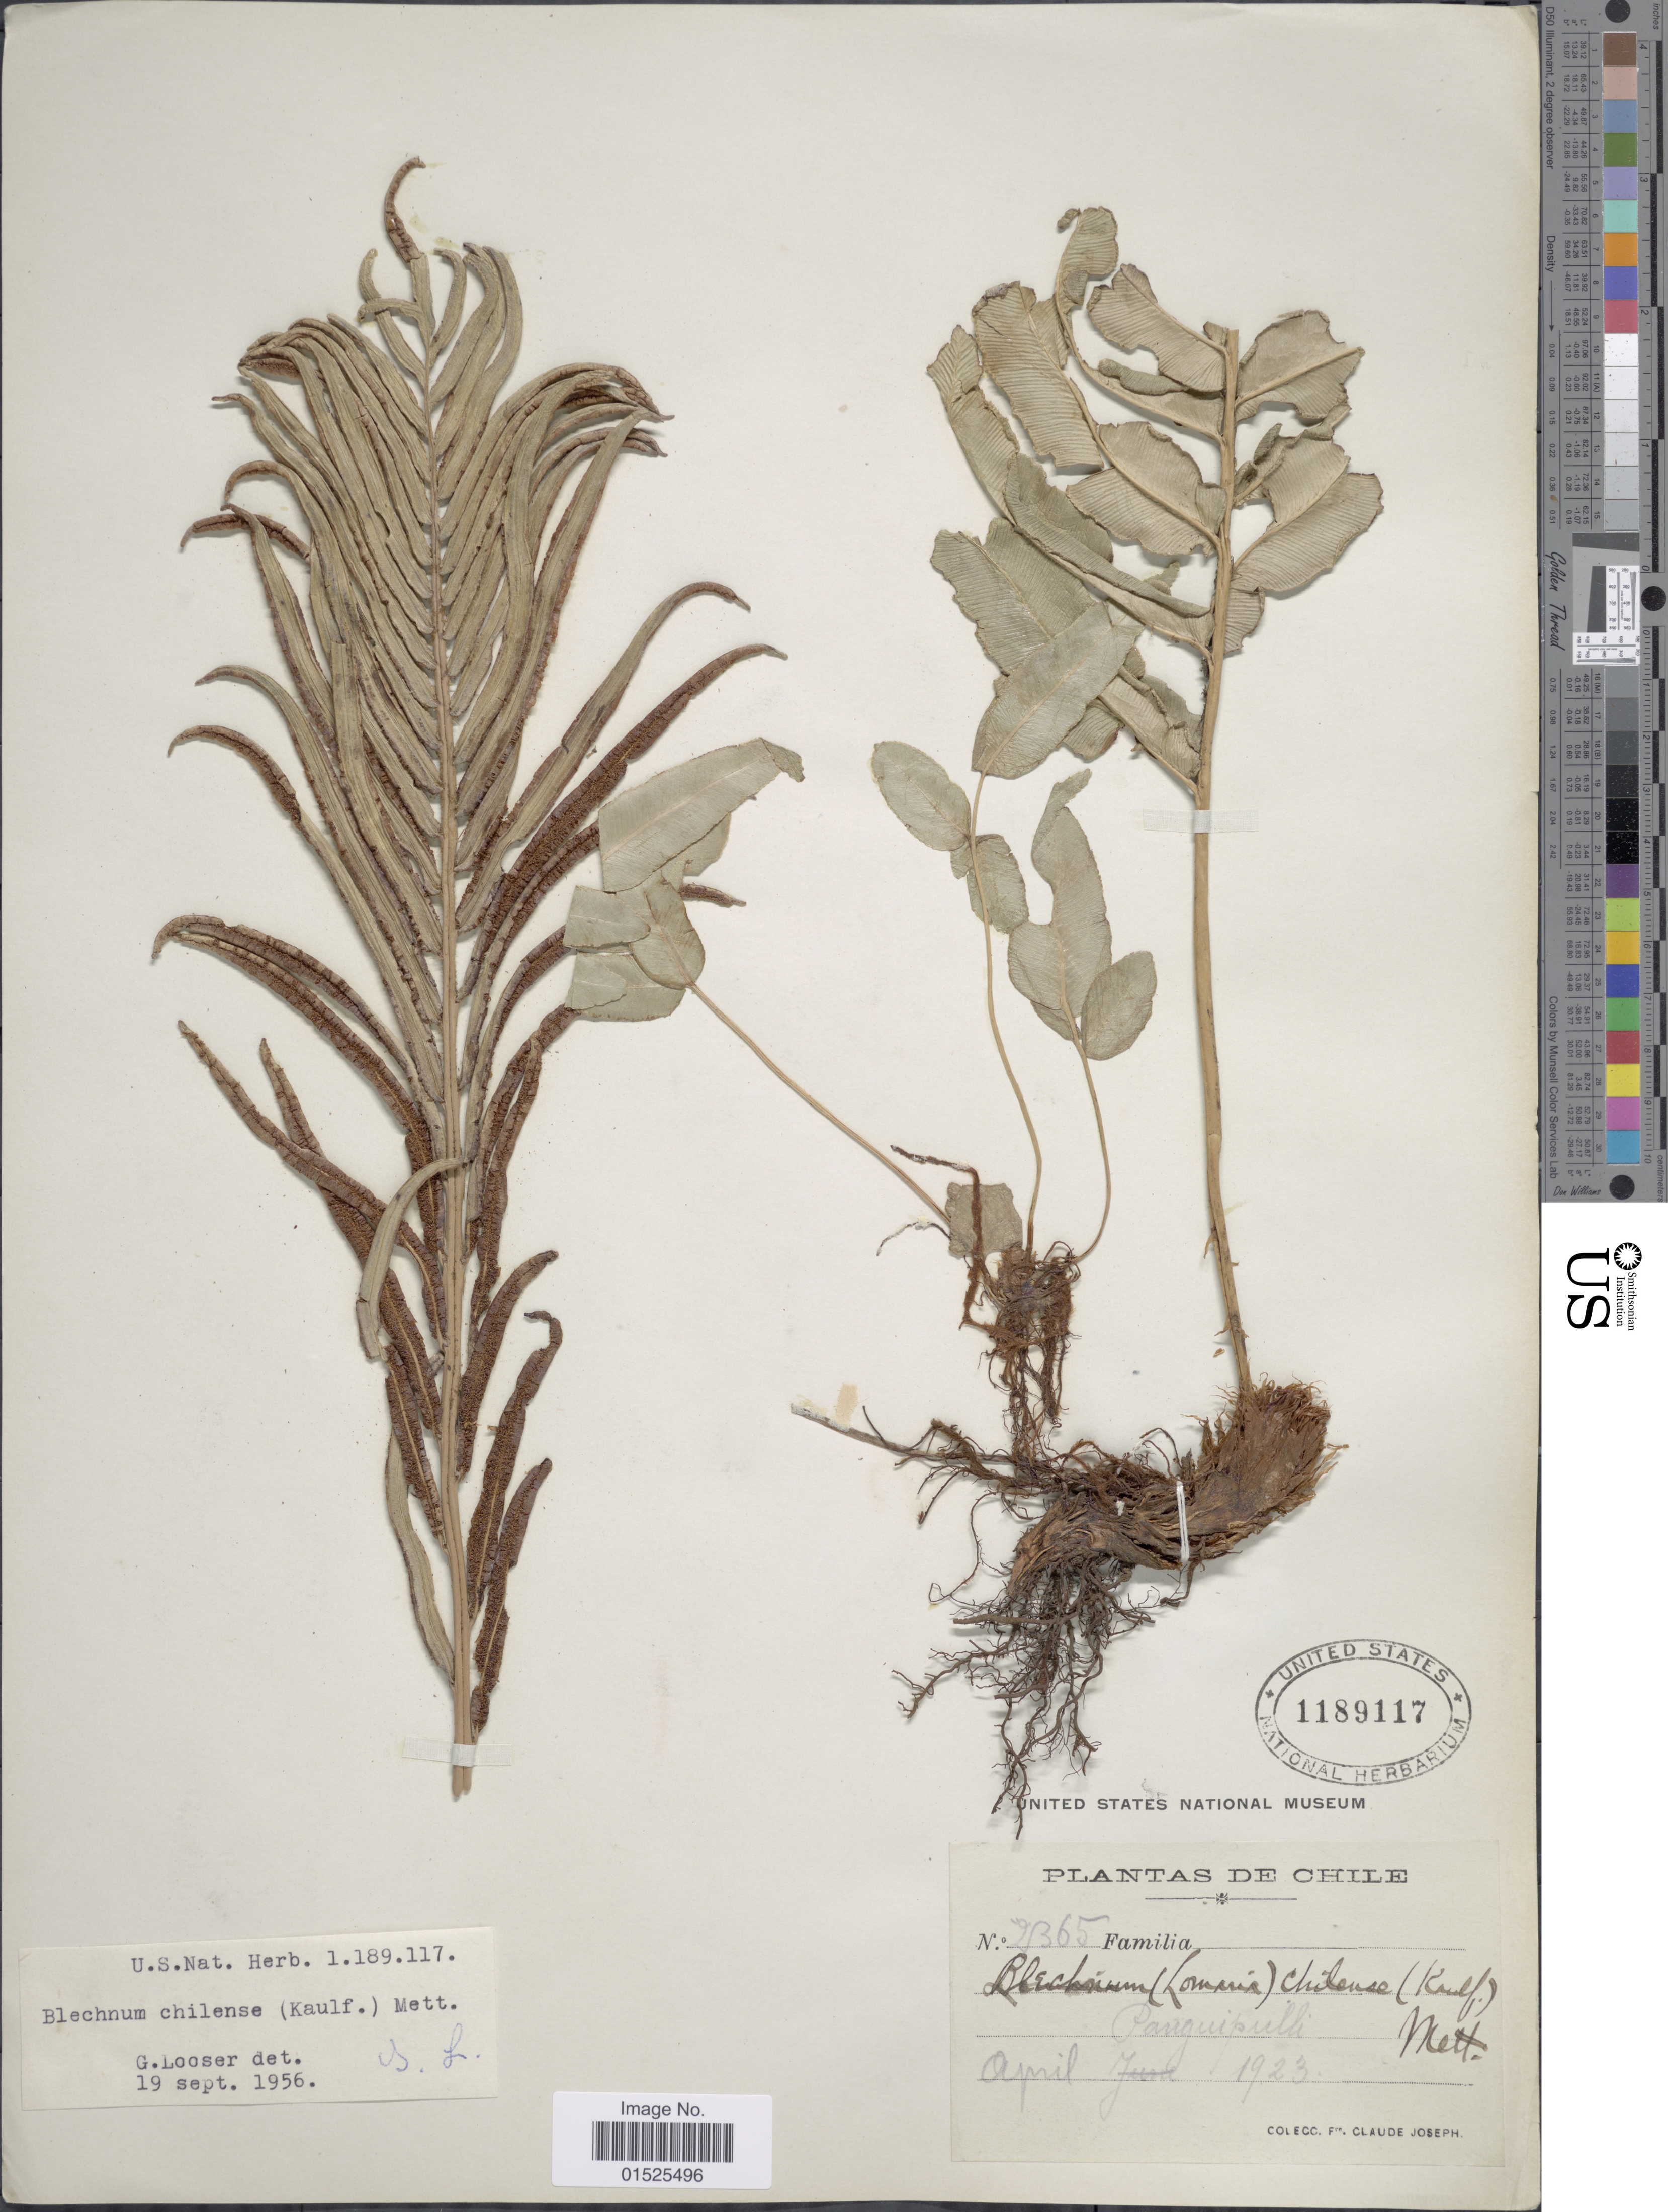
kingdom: Plantae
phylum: Tracheophyta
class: Polypodiopsida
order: Polypodiales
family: Blechnaceae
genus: Blechnum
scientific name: Blechnum chilense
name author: (Kaulf.) Mett.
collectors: Frere Claude Joseph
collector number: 2365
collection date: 1923-04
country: Chile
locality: Panguipulli.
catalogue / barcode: US 1189117